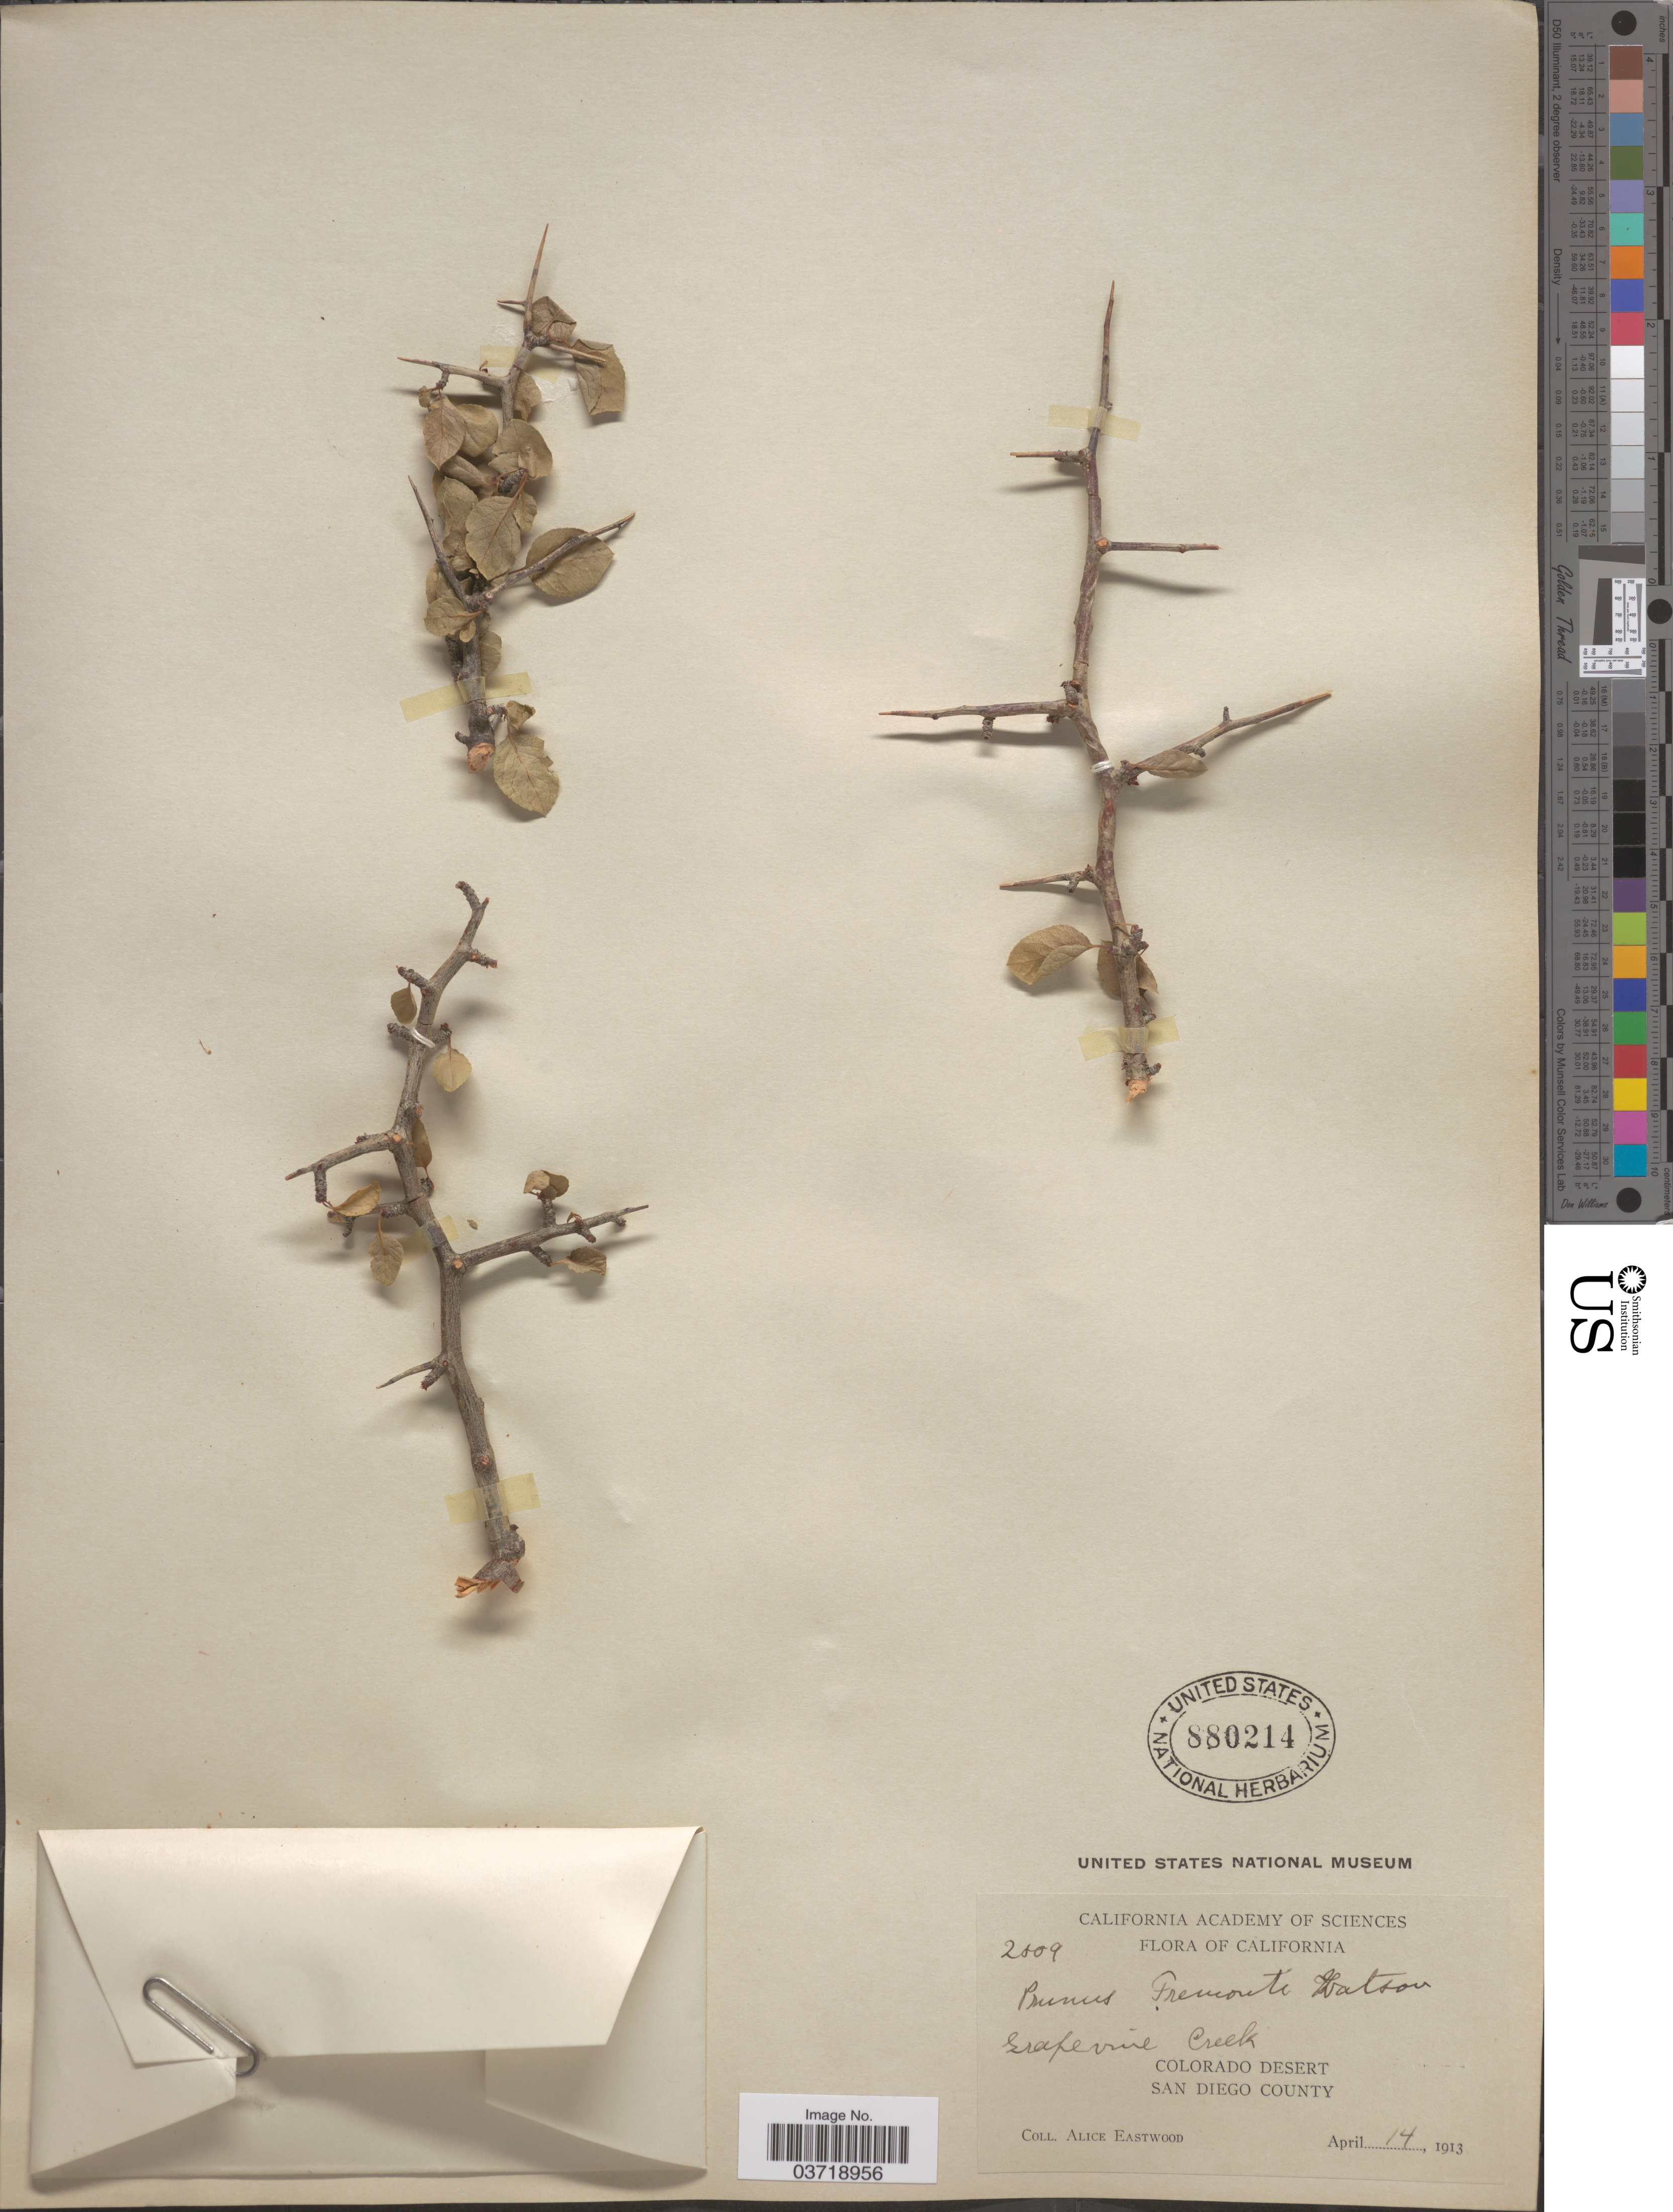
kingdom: Plantae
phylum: Tracheophyta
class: Magnoliopsida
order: Rosales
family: Rosaceae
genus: Prunus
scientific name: Prunus fremontii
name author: S. Watson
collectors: A. Eastwood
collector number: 2809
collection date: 1913-04-14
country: United States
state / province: California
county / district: San Diego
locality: Grapevine Creek. Colorado Desert. San Diego County.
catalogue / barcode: US 880214